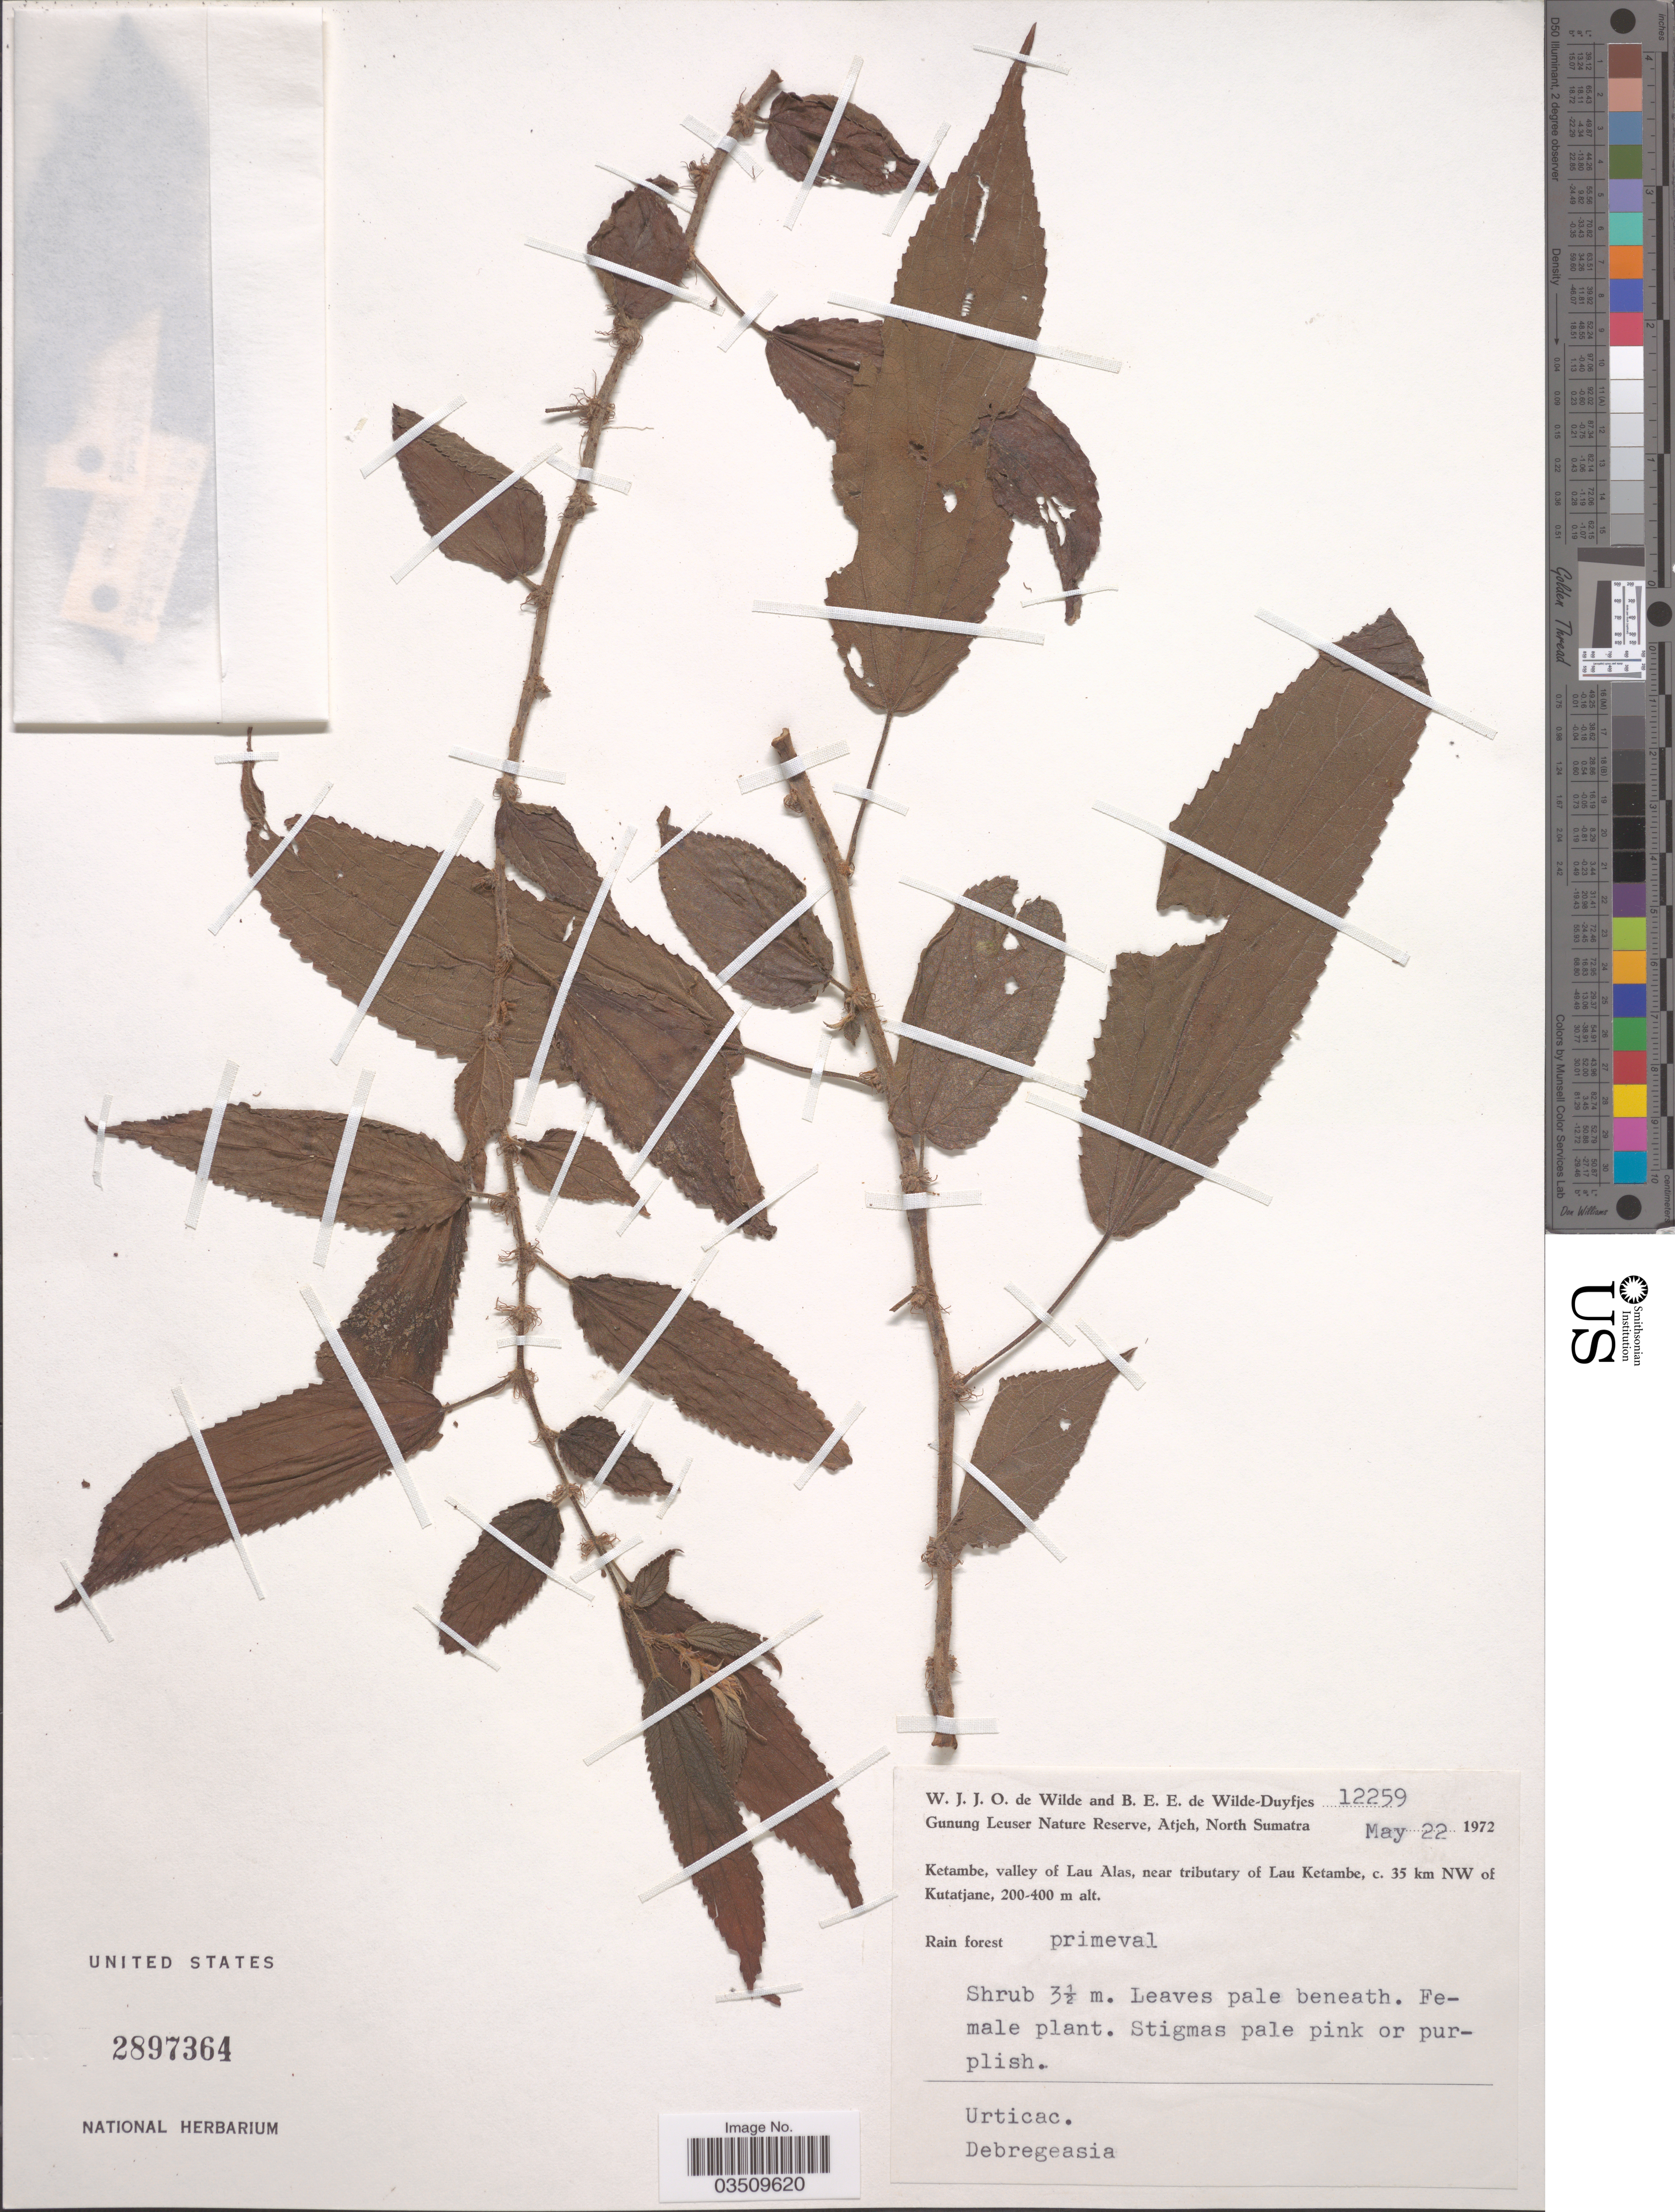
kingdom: Plantae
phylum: Tracheophyta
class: Magnoliopsida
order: Rosales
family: Urticaceae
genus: Debregeasia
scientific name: Debregeasia sp.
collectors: W. J. de Wilde & B. E. de Wilde-Duyfjes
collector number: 12259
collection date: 1972-05-22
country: Indonesia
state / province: Sumatra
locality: Gunung Leuser Nature Reserve, Atjeh, North Sumatra. Ketambe, valley of Lau Alas, near tributary of Lau Ketambe, c. 35 km NW of Kutatjane.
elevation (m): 200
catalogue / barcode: US 2897364